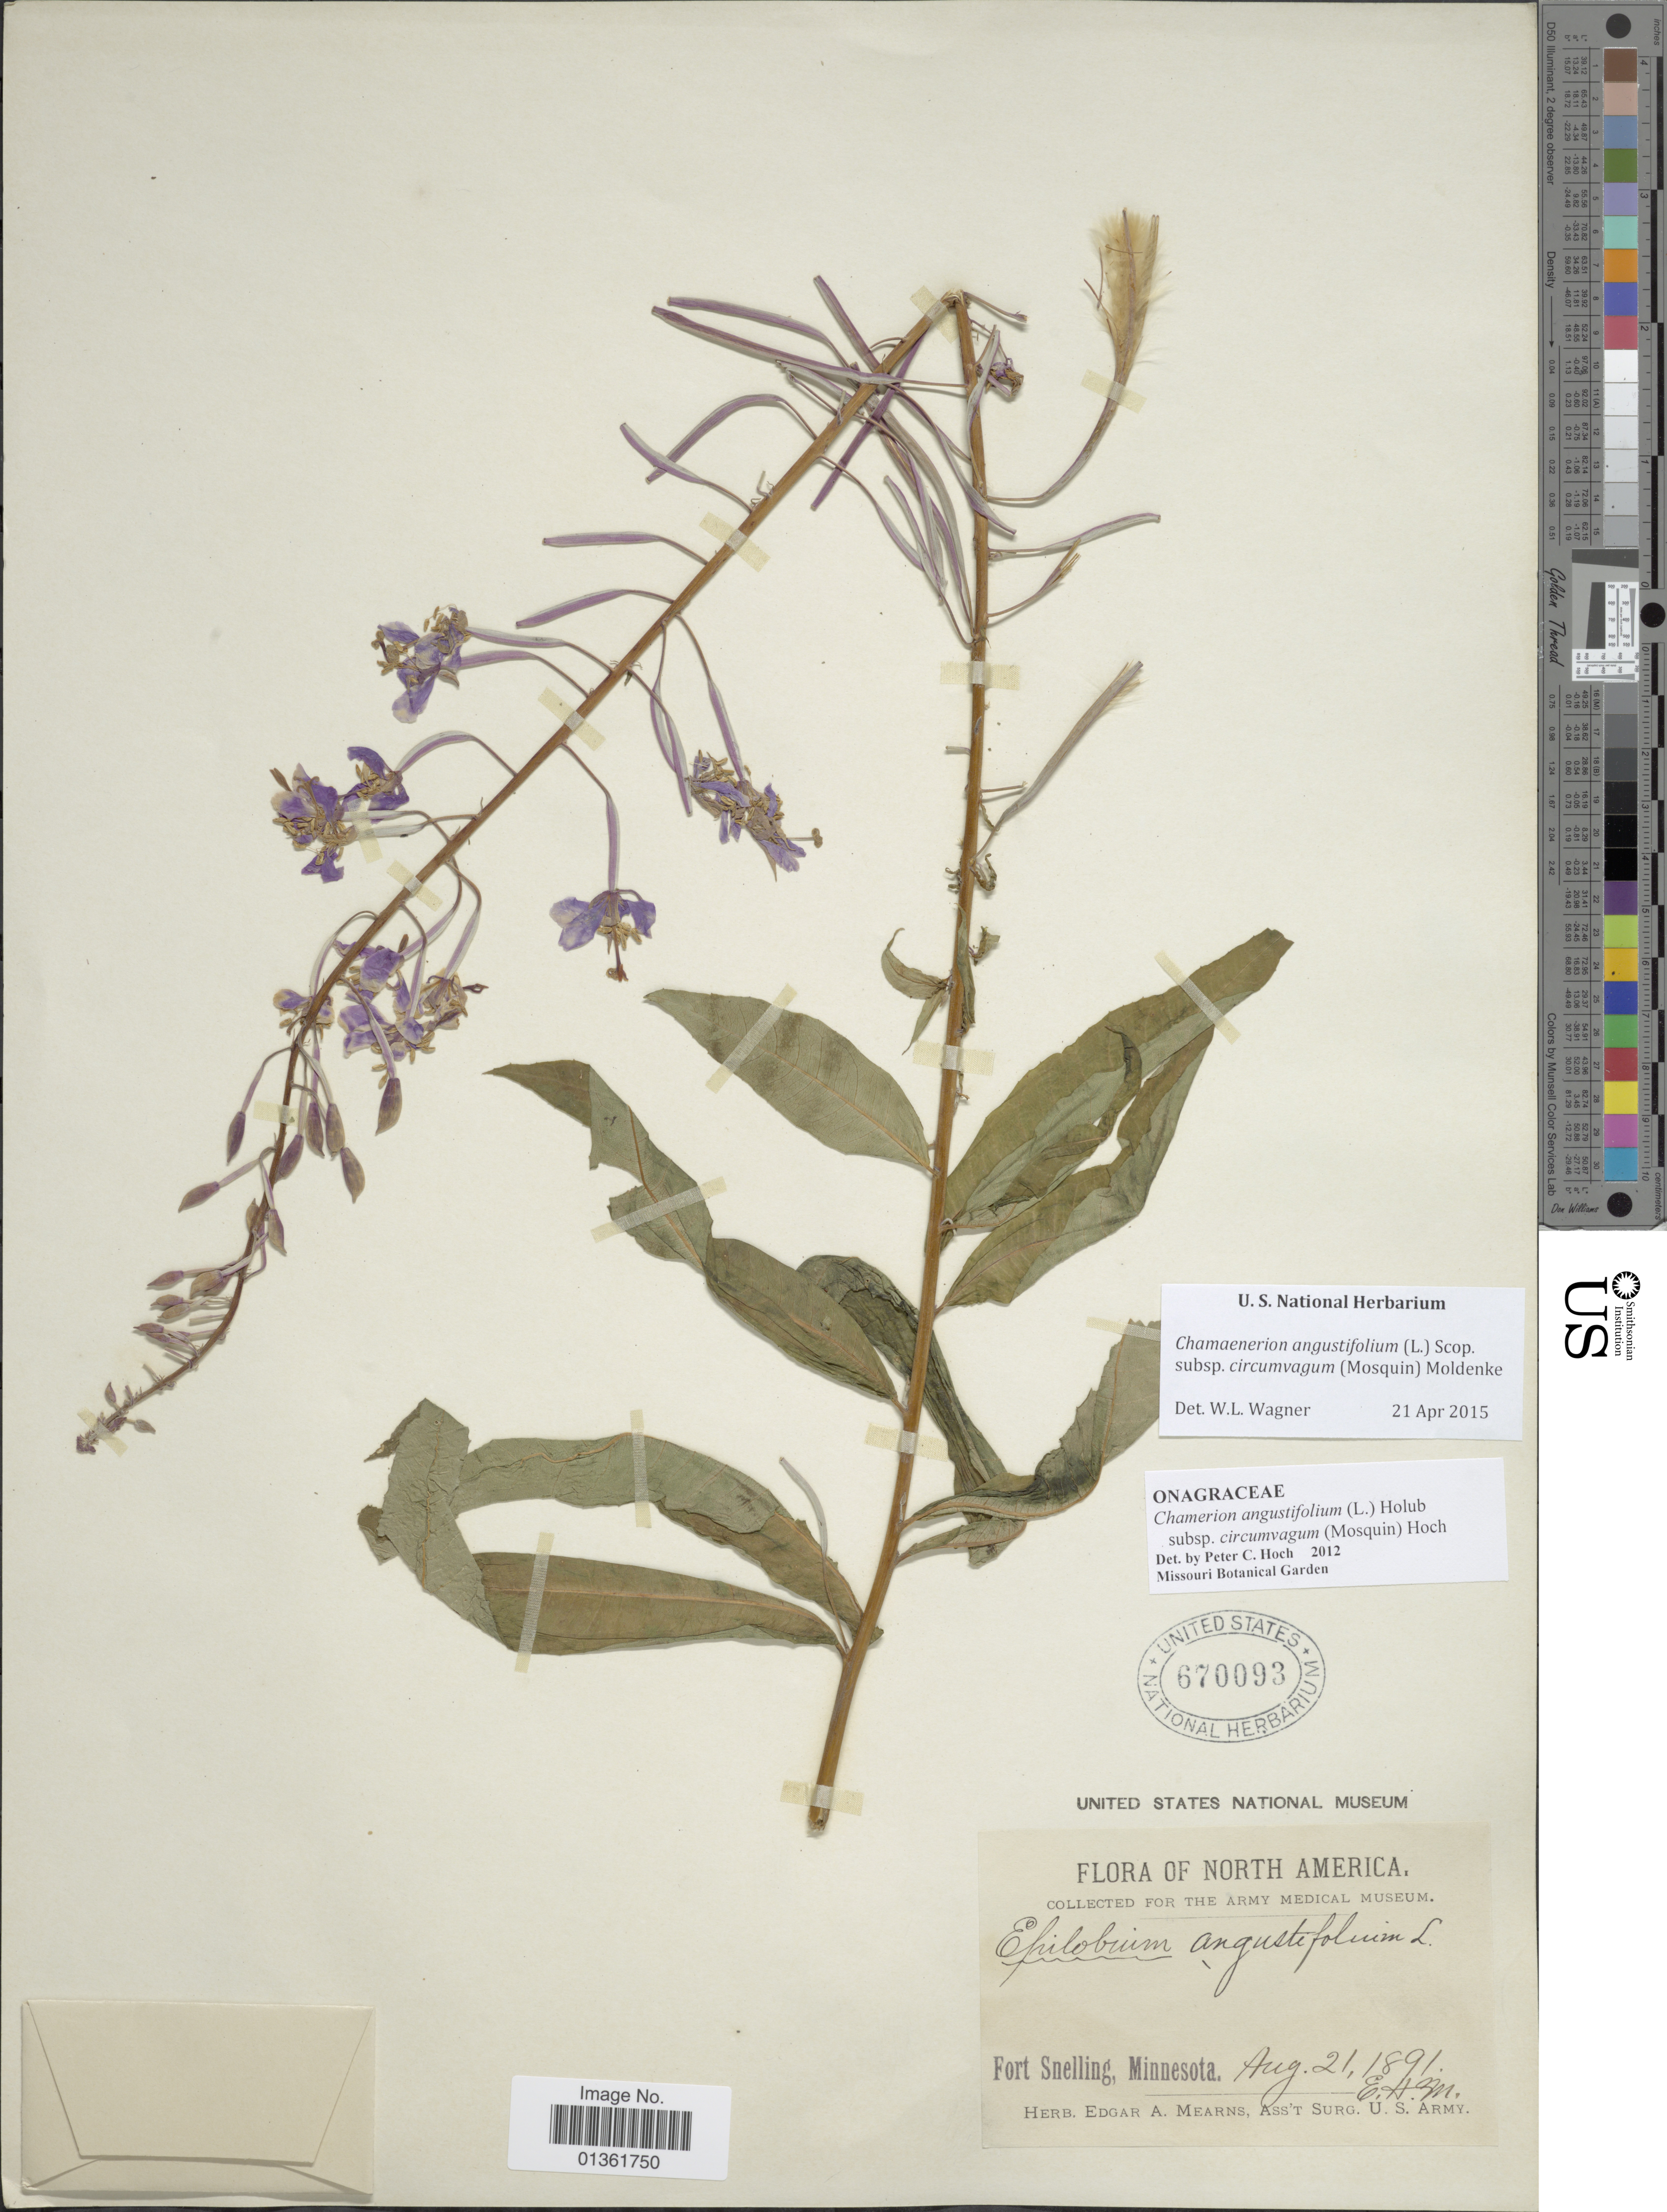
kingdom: Plantae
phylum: Tracheophyta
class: Magnoliopsida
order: Myrtales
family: Onagraceae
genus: Chamaenerion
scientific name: Chamaenerion angustifolium subsp. circumvagum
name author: (Mosquin) Moldenke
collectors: E. A. Mearns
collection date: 1891-08-21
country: United States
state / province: Minnesota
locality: Fort Snelling.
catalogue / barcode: US 670093